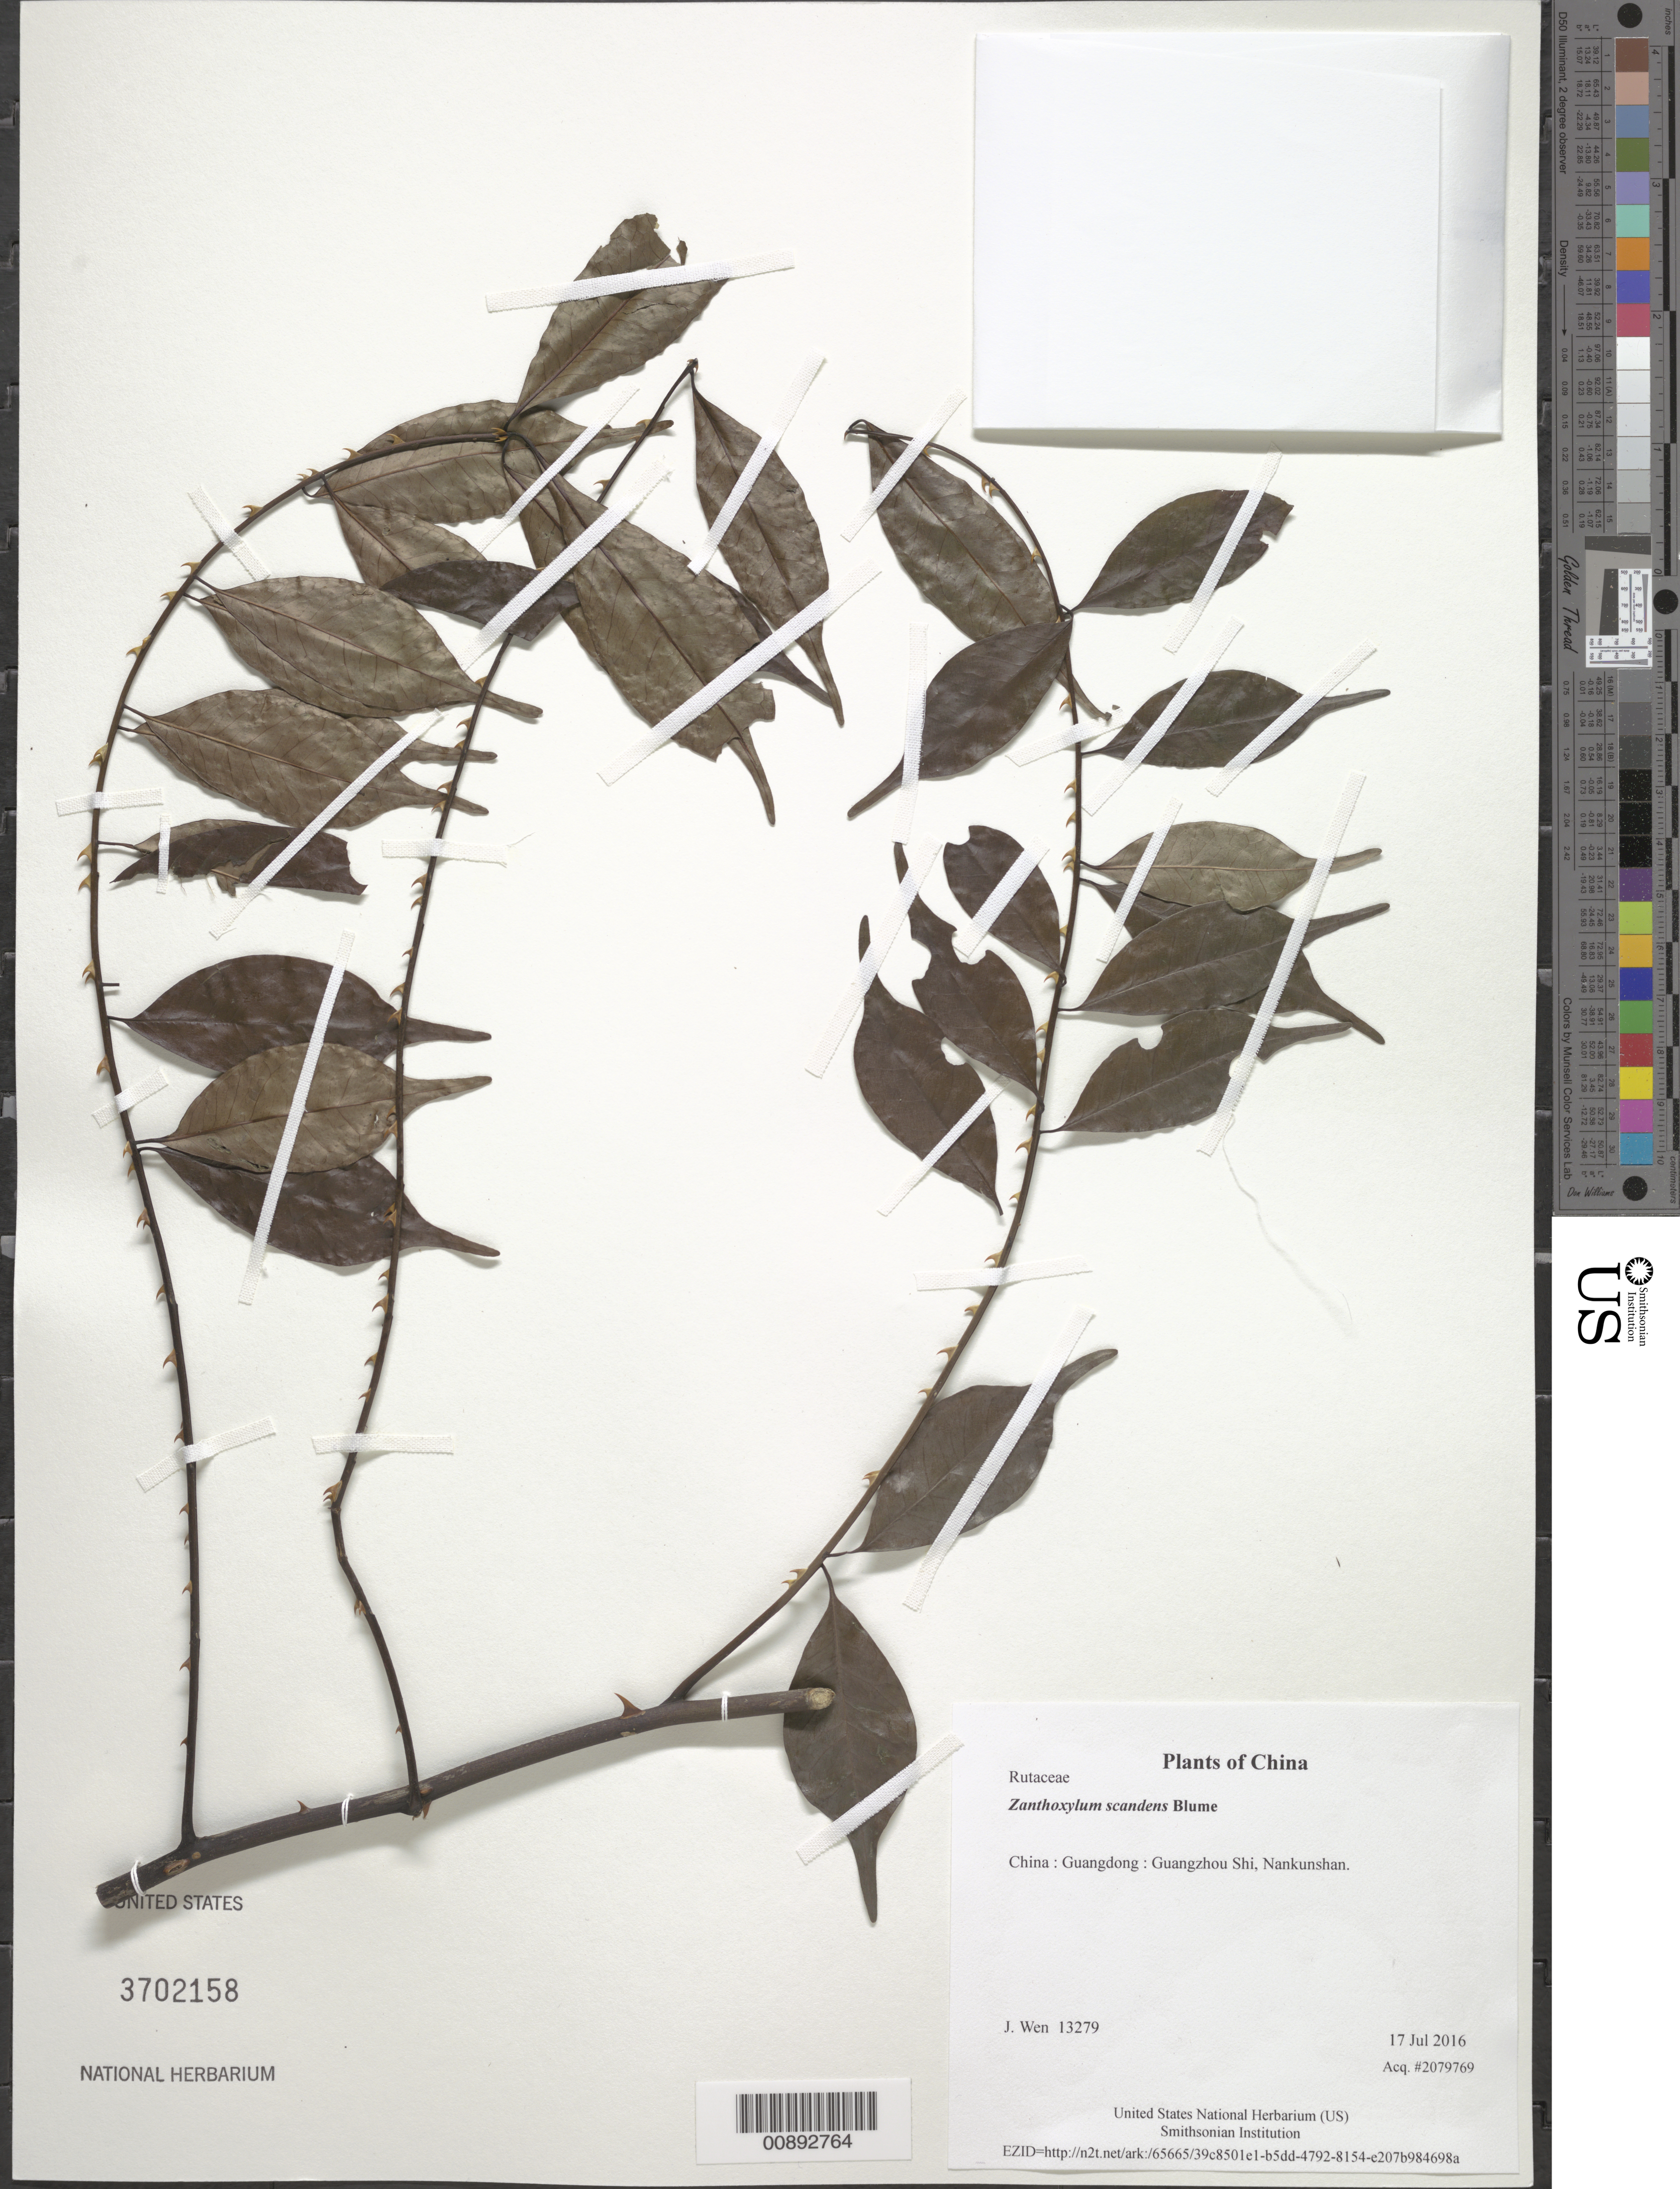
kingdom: Plantae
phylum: Tracheophyta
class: Magnoliopsida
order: Sapindales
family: Rutaceae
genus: Zanthoxylum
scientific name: Zanthoxylum scandens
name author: Blume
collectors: J. Wen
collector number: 13279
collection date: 2016-07-17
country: China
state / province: Guangdong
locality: Guangzhou Shi, Nankunshan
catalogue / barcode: US 3702158